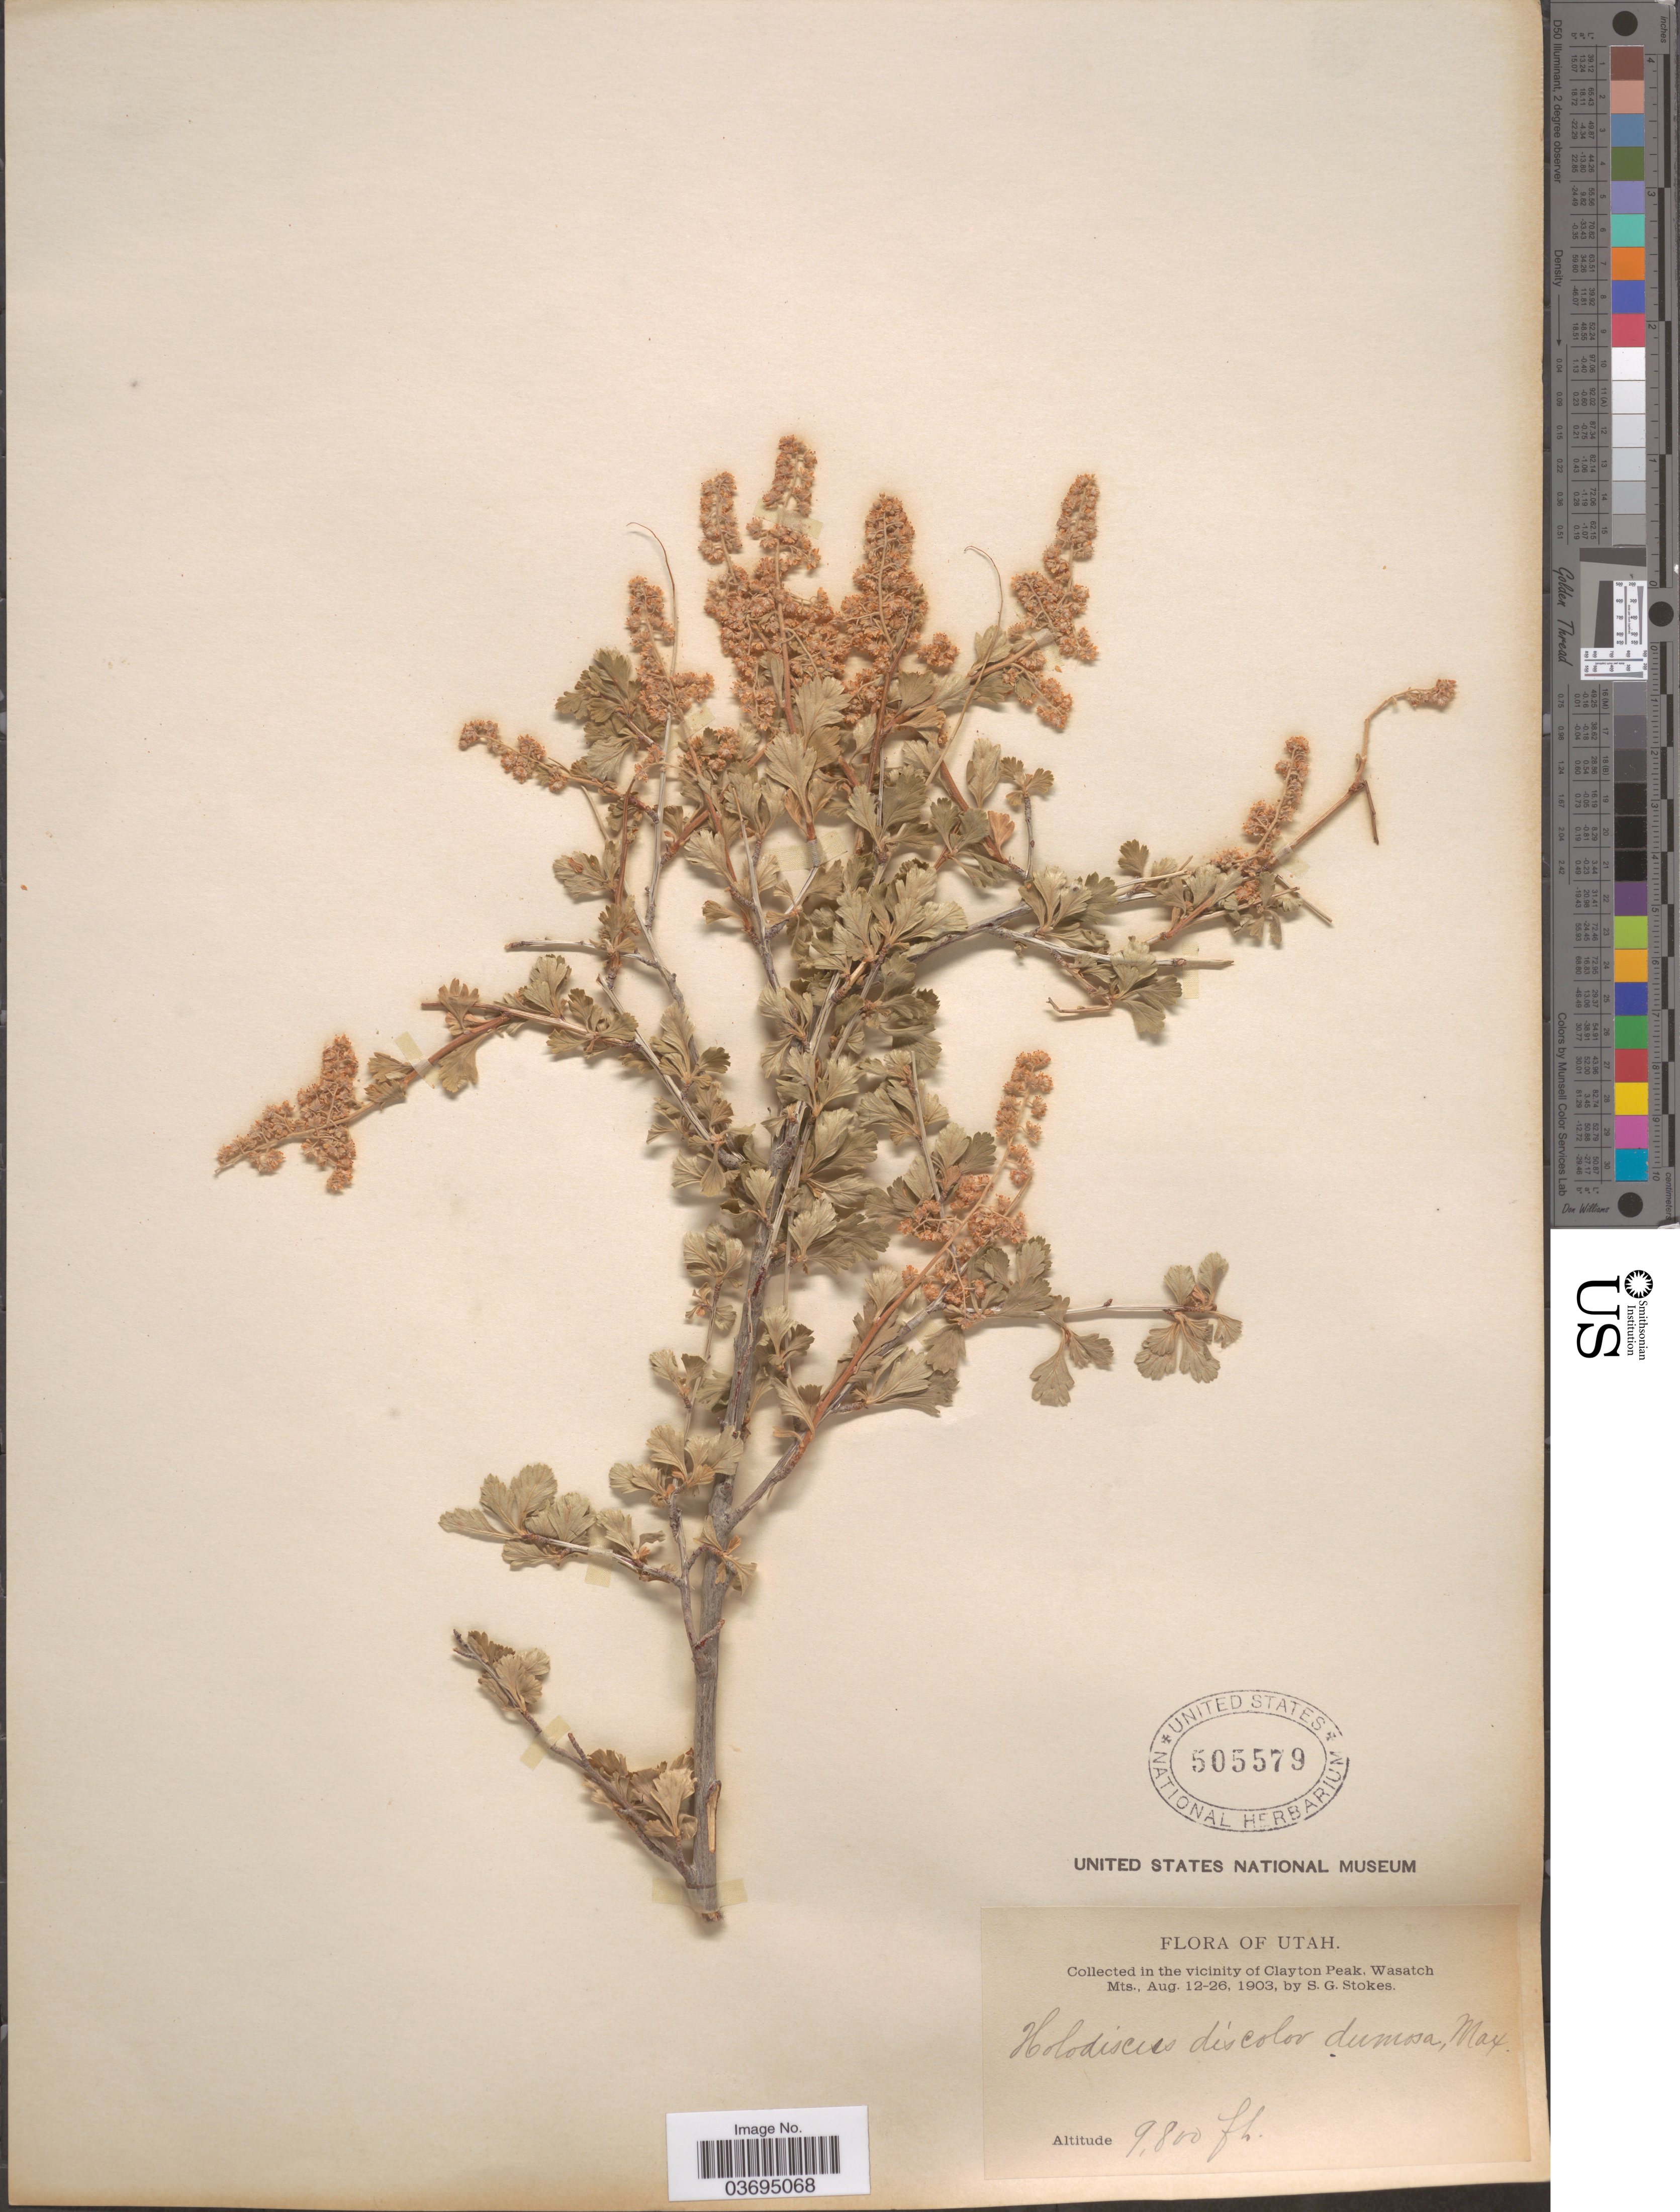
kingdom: Plantae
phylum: Tracheophyta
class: Magnoliopsida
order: Rosales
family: Rosaceae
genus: Holodiscus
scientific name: Holodiscus discolor var. microphyllus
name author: (Rydb.) Jeps.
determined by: (SD) San Diego Natural History Museum - Herbarium (UNITED STATES)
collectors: S. G. Stokes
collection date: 1903-08-12/1903-08-26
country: United States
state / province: Utah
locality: Vicinity of Clayton Peak, Wasatch Mts.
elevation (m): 2987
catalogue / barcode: US 505579